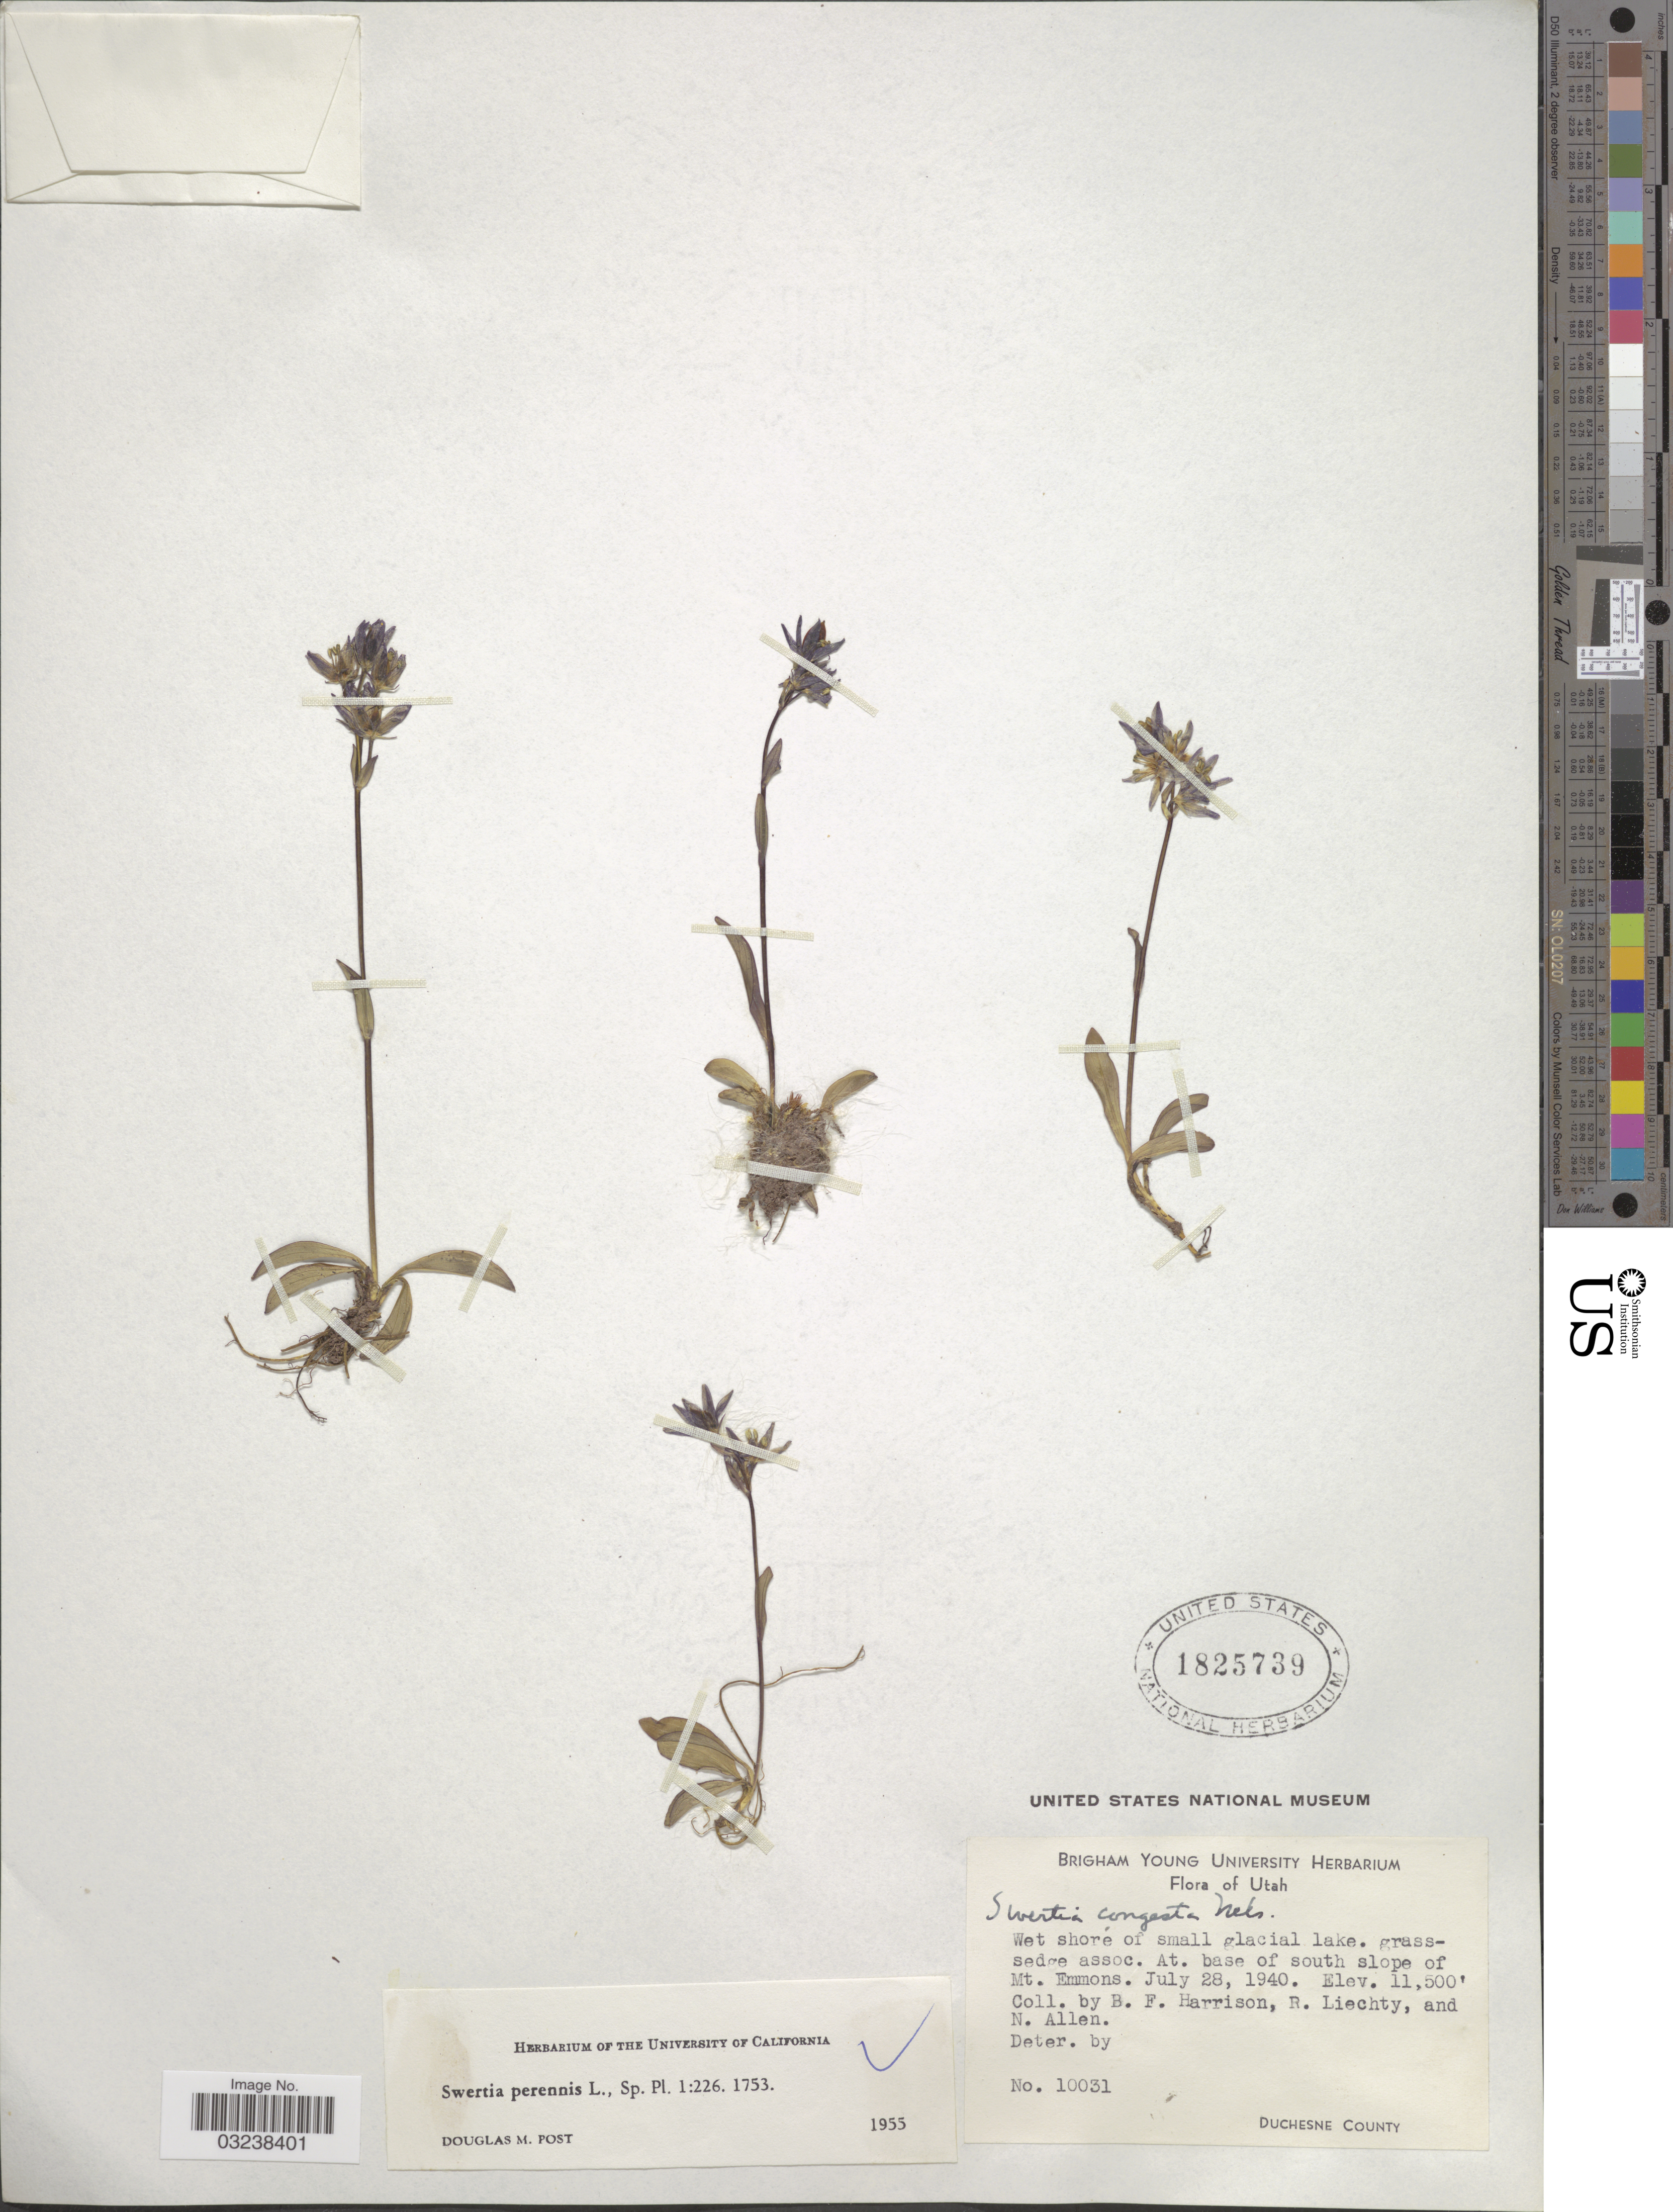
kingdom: Plantae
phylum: Tracheophyta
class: Magnoliopsida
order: Gentianales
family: Gentianaceae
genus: Swertia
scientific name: Swertia perennis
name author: L.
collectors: B. F. Harrison, R. Liechty & N. Allen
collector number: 10031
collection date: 1940-07-28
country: United States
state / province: Utah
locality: At base of south slope of Mt. Emmons. Duchesne County.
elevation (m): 3505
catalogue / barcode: US 1825739